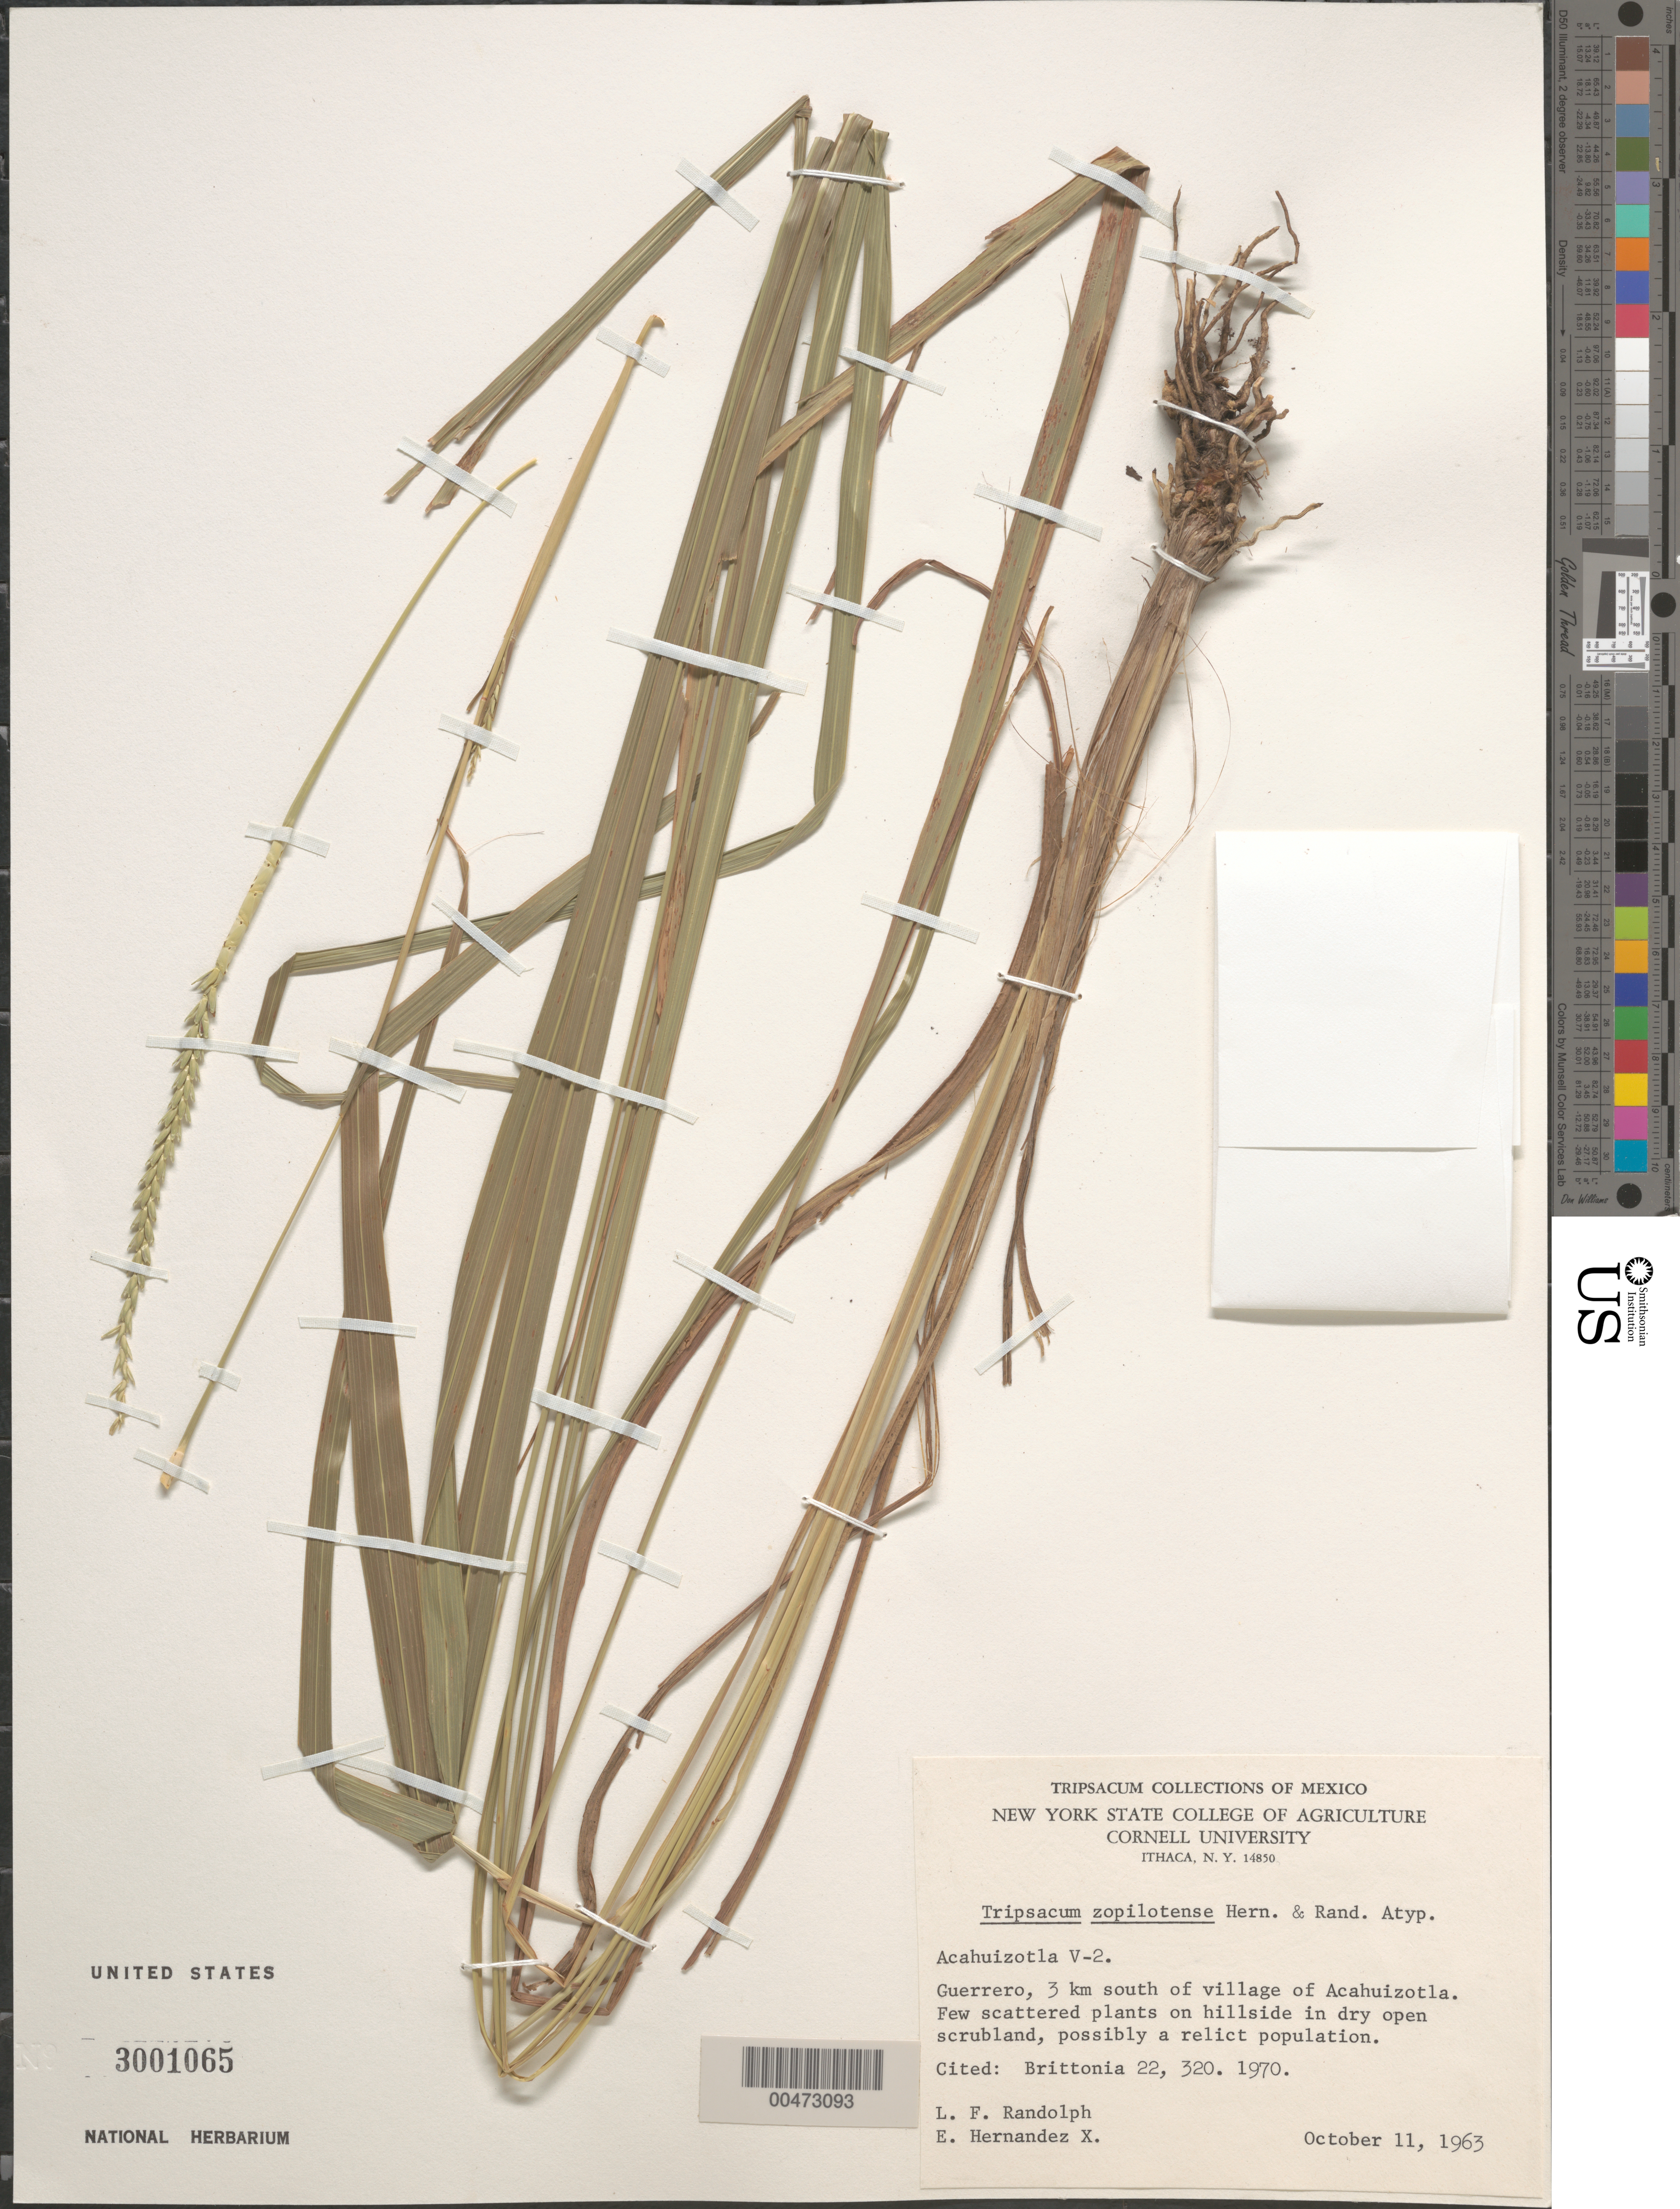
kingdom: Plantae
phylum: Tracheophyta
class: Liliopsida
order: Poales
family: Poaceae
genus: Tripsacum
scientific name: Tripsacum zapolitense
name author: Hern.-Xol. & Randolph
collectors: L. F. Randolph & E. I. Hernández-X.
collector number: Acahuiz. V-2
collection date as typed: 11 Oct 1963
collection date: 1963-10-11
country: Mexico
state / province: Guerrero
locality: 3 km S of village of Acahuizotla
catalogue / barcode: US 3001065